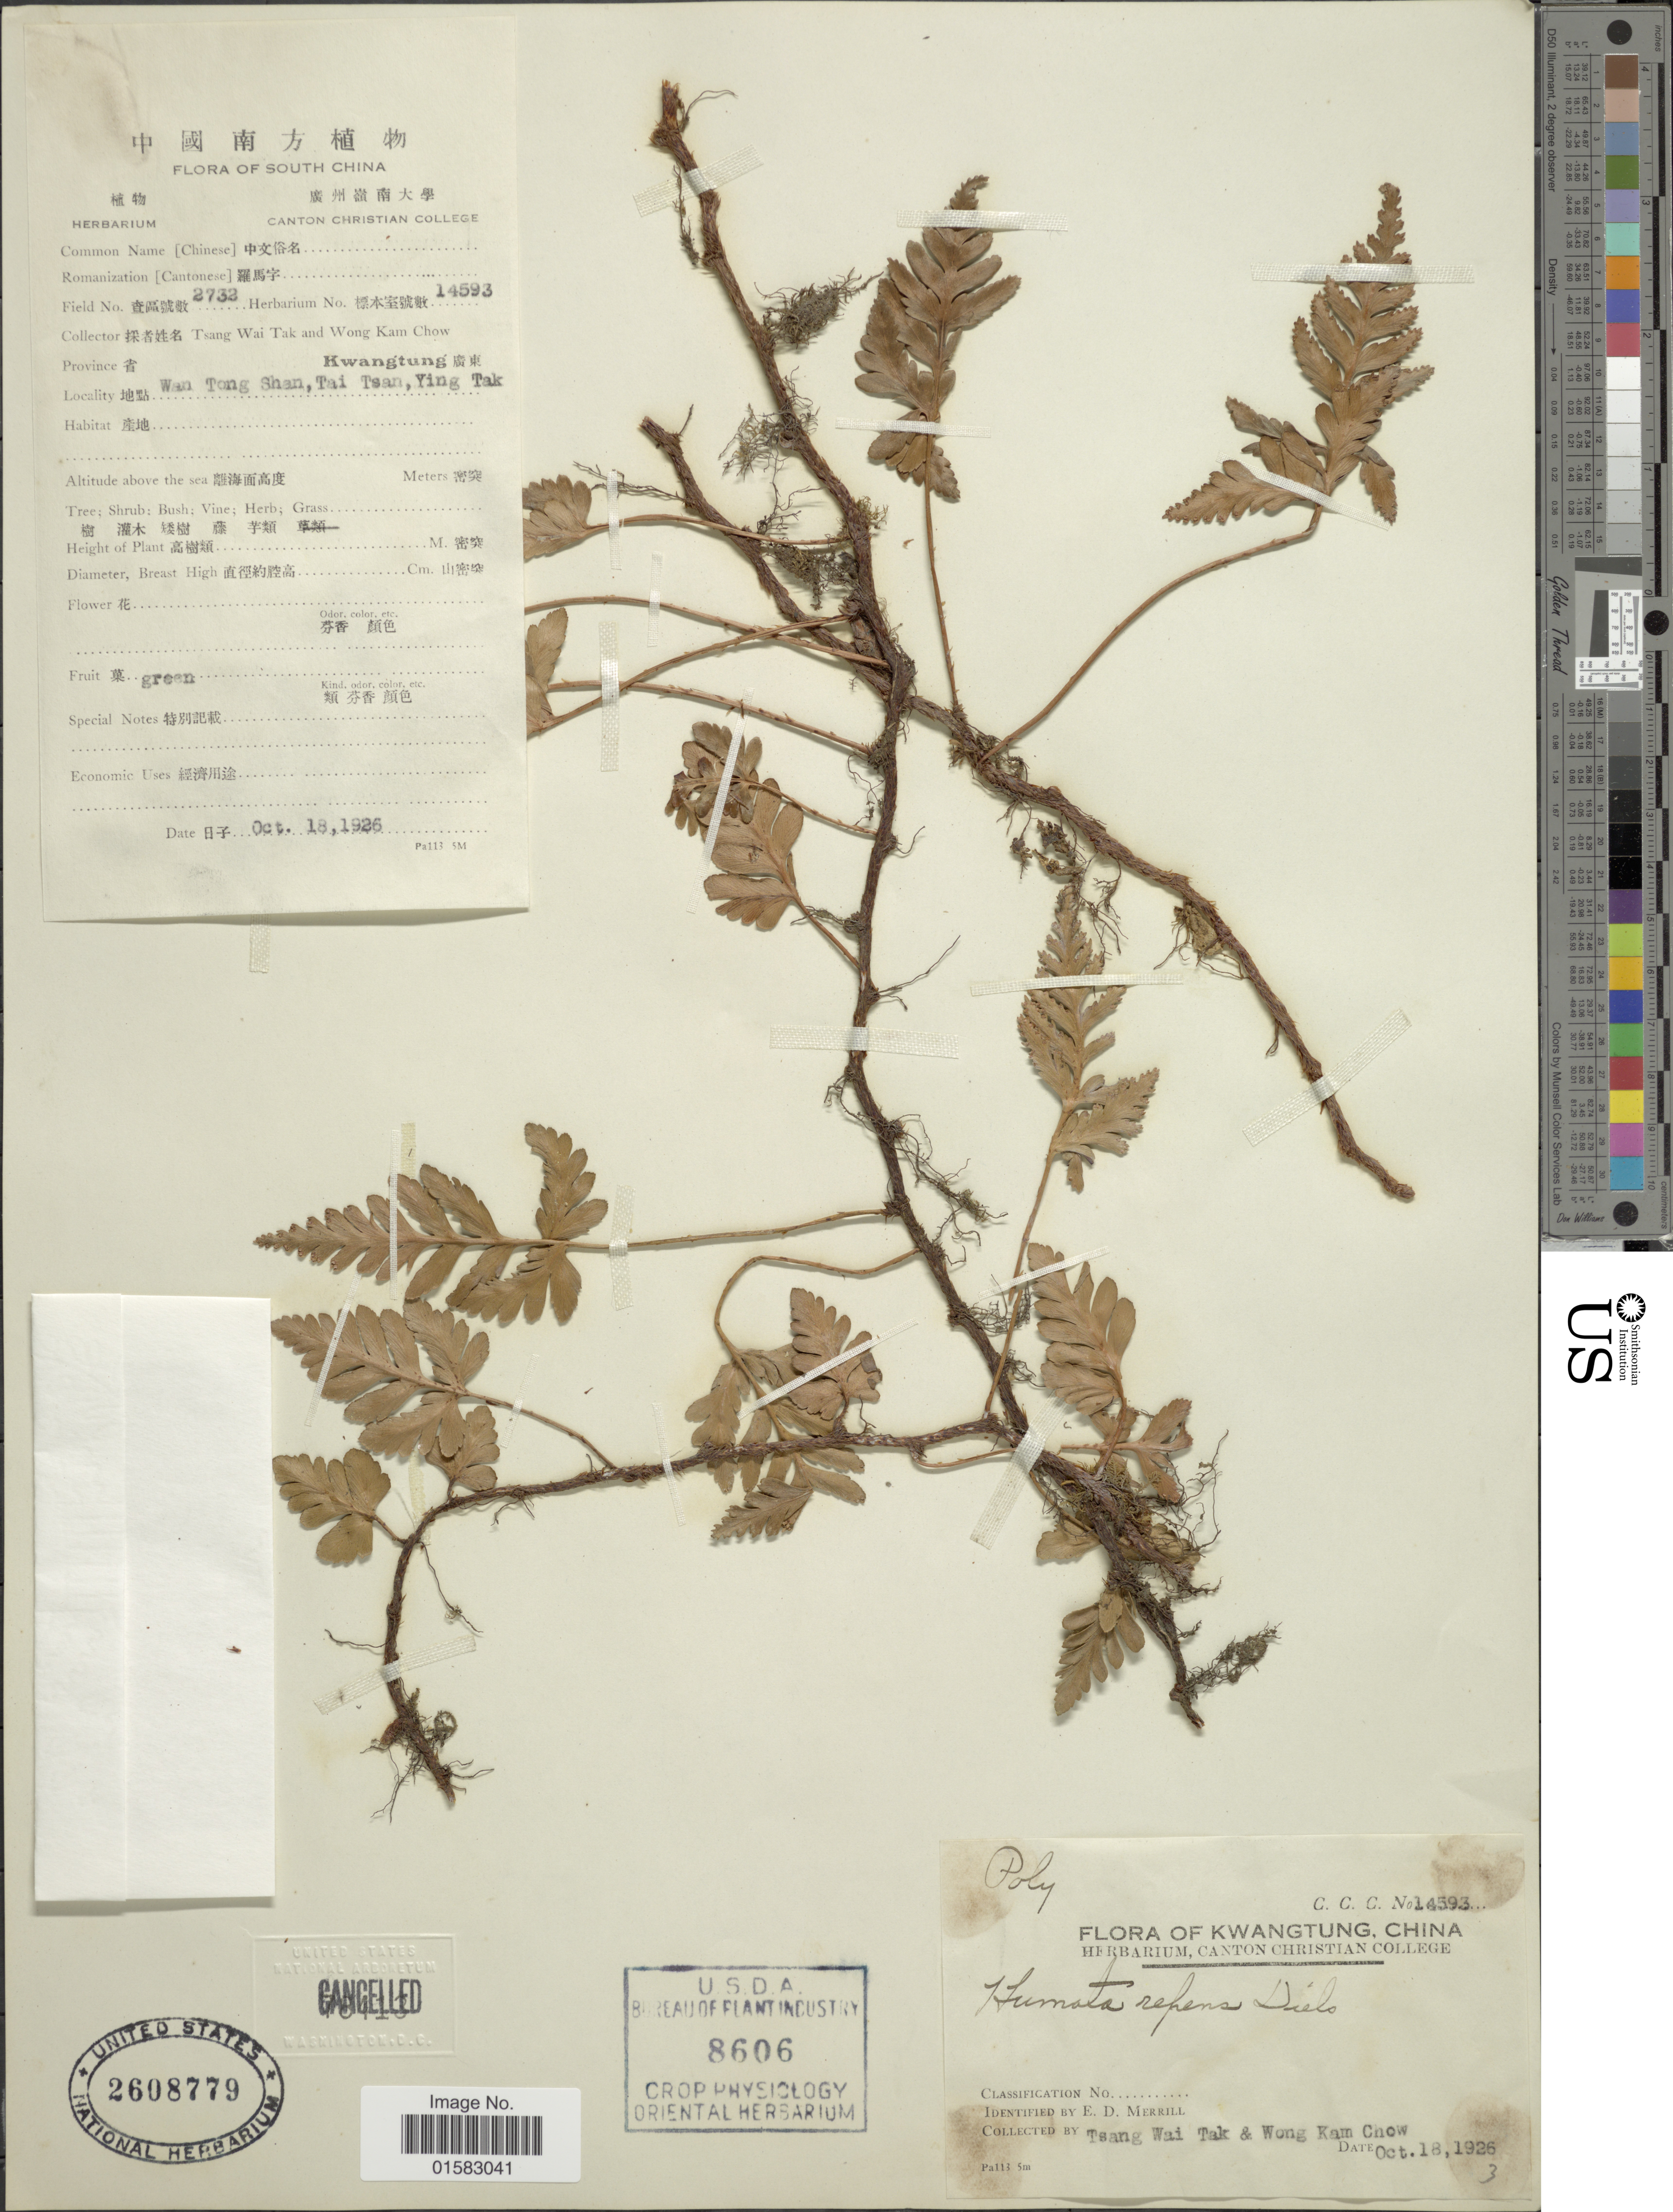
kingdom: Plantae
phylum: Tracheophyta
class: Polypodiopsida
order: Polypodiales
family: Davalliaceae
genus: Davallia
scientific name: Davallia repens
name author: (L. f.) Kuhn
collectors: W. T. Tsang & W. Chow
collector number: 2732/14593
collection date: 1926-10-18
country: China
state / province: Guangdong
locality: Kwangtung, Wan Tong Shan, Tai Tsan,Ying Tak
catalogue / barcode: US 2608779